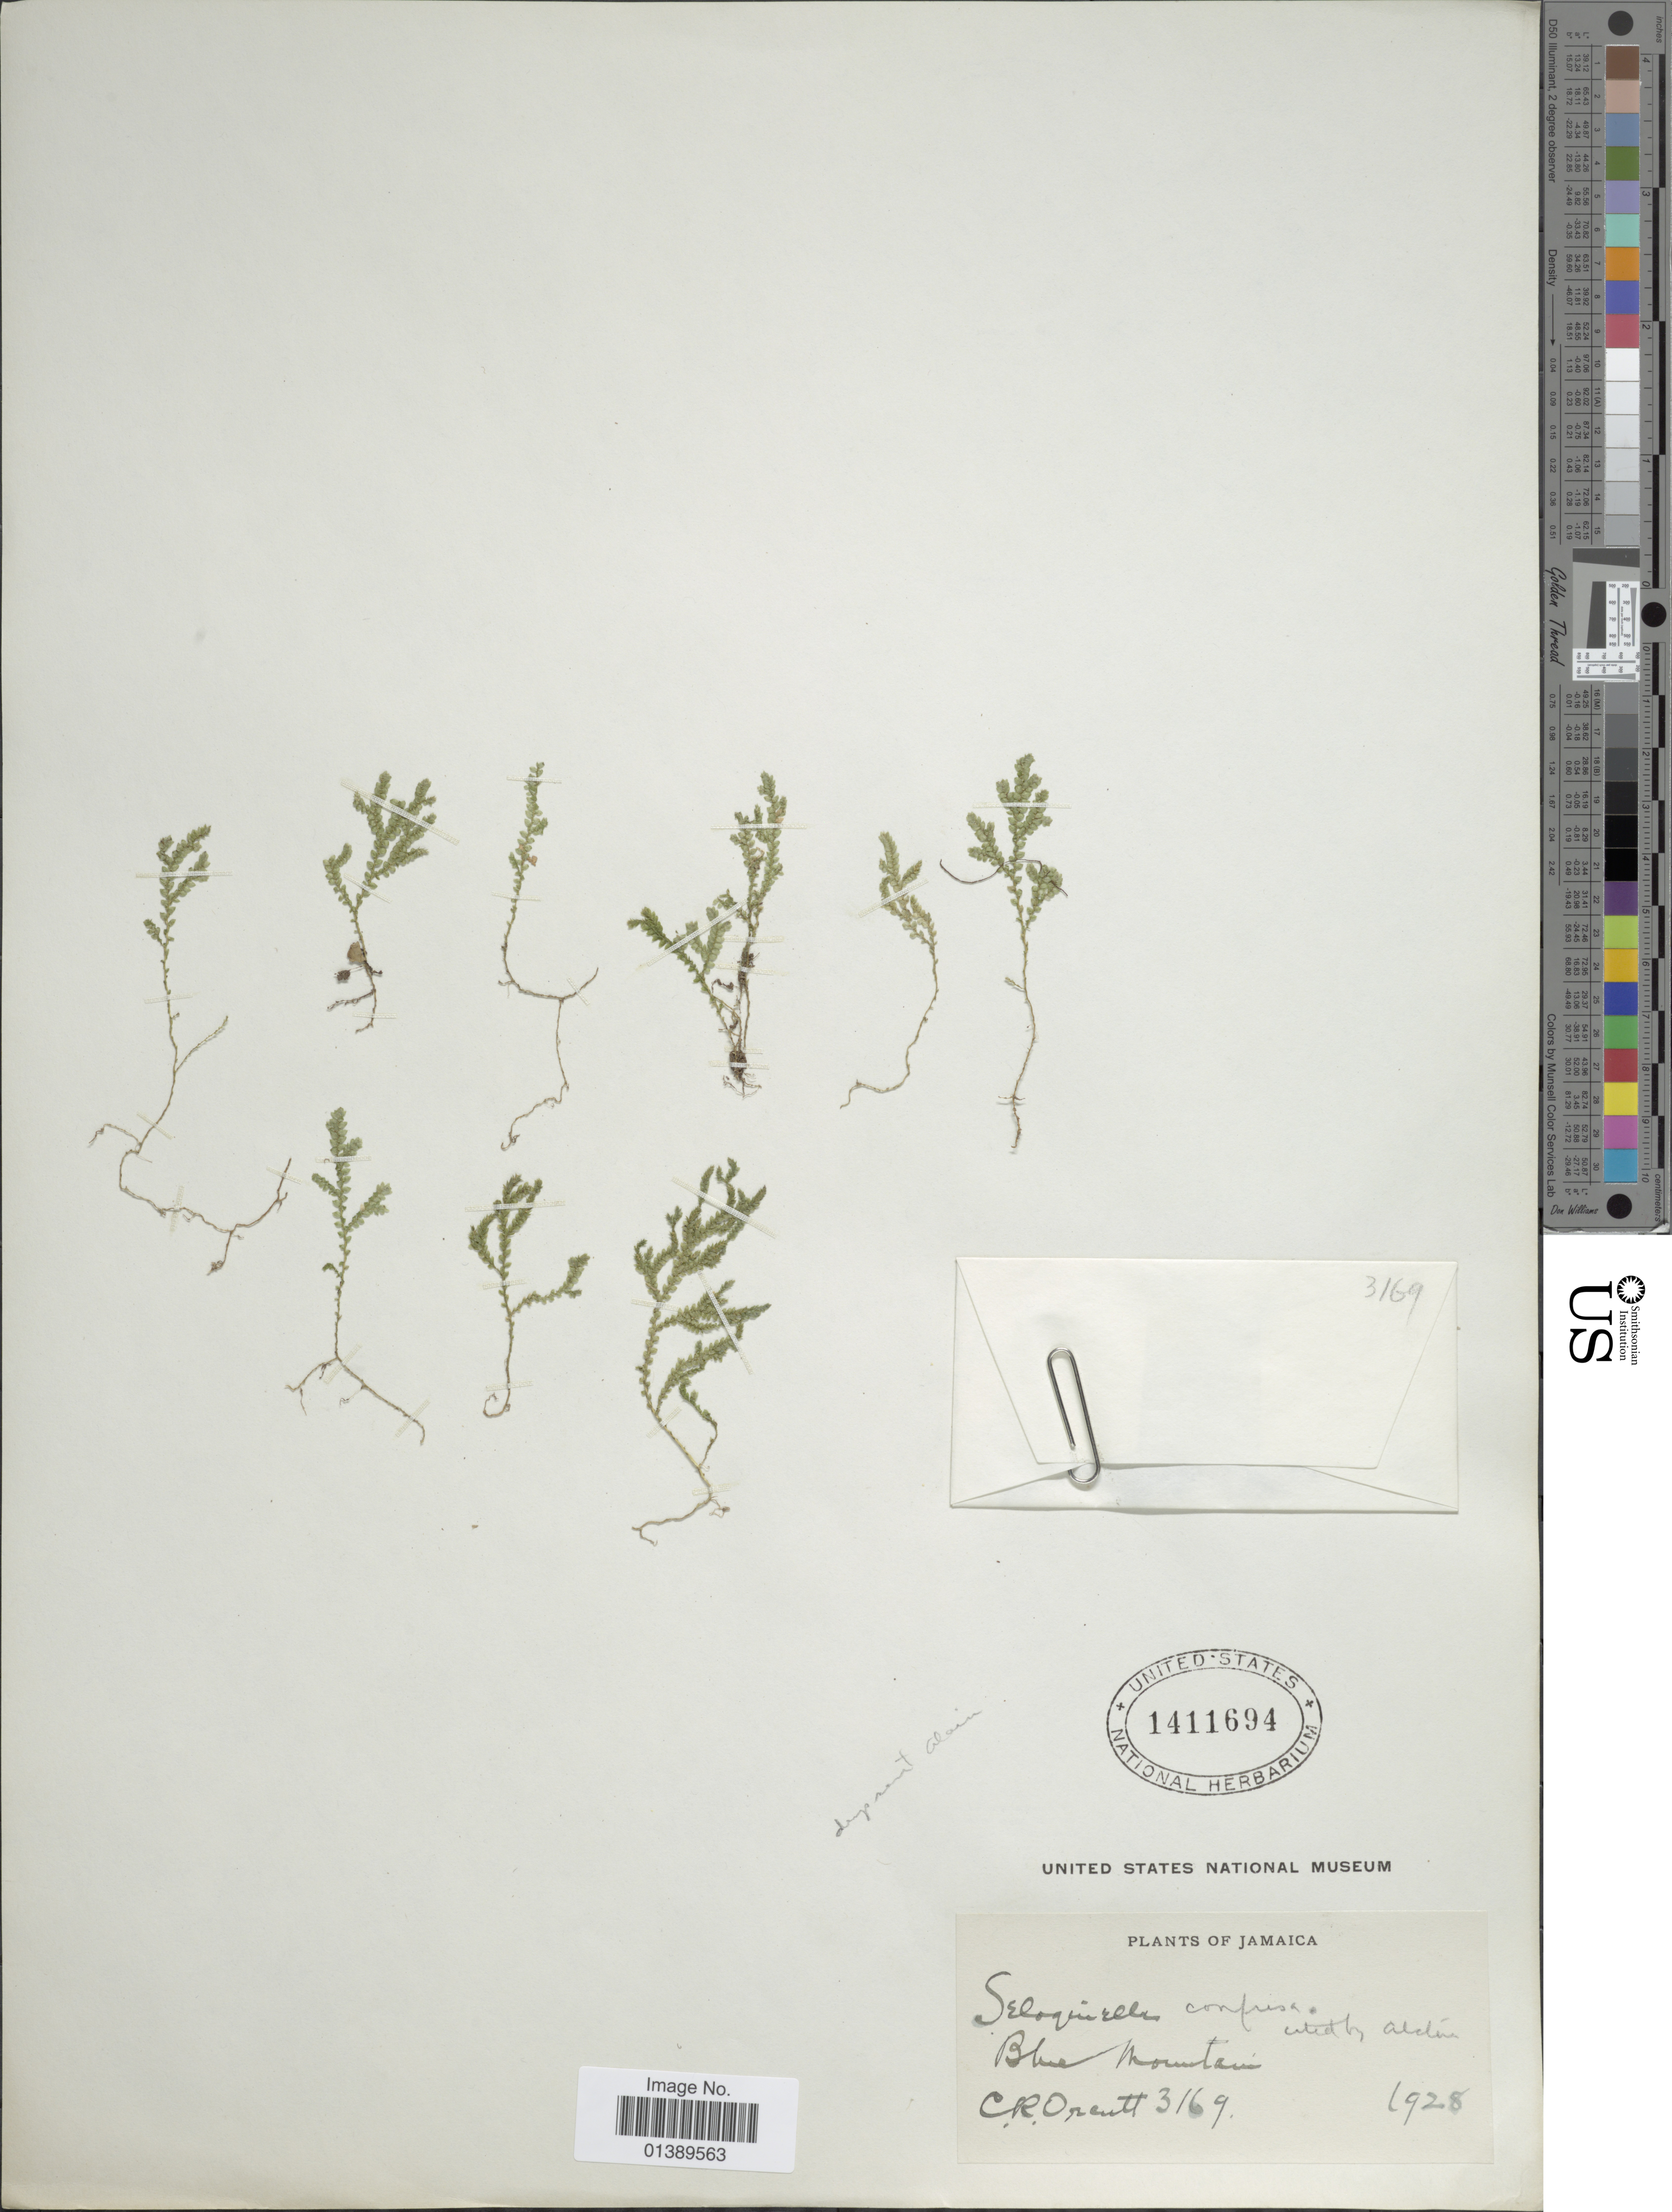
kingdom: Plantae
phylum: Tracheophyta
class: Lycopodiopsida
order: Selaginellales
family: Selaginellaceae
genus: Selaginella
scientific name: Selaginella confusa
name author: Spring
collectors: C. R. Orcutt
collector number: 3169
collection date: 1928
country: Jamaica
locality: Blue Mountain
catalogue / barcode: US 1411694